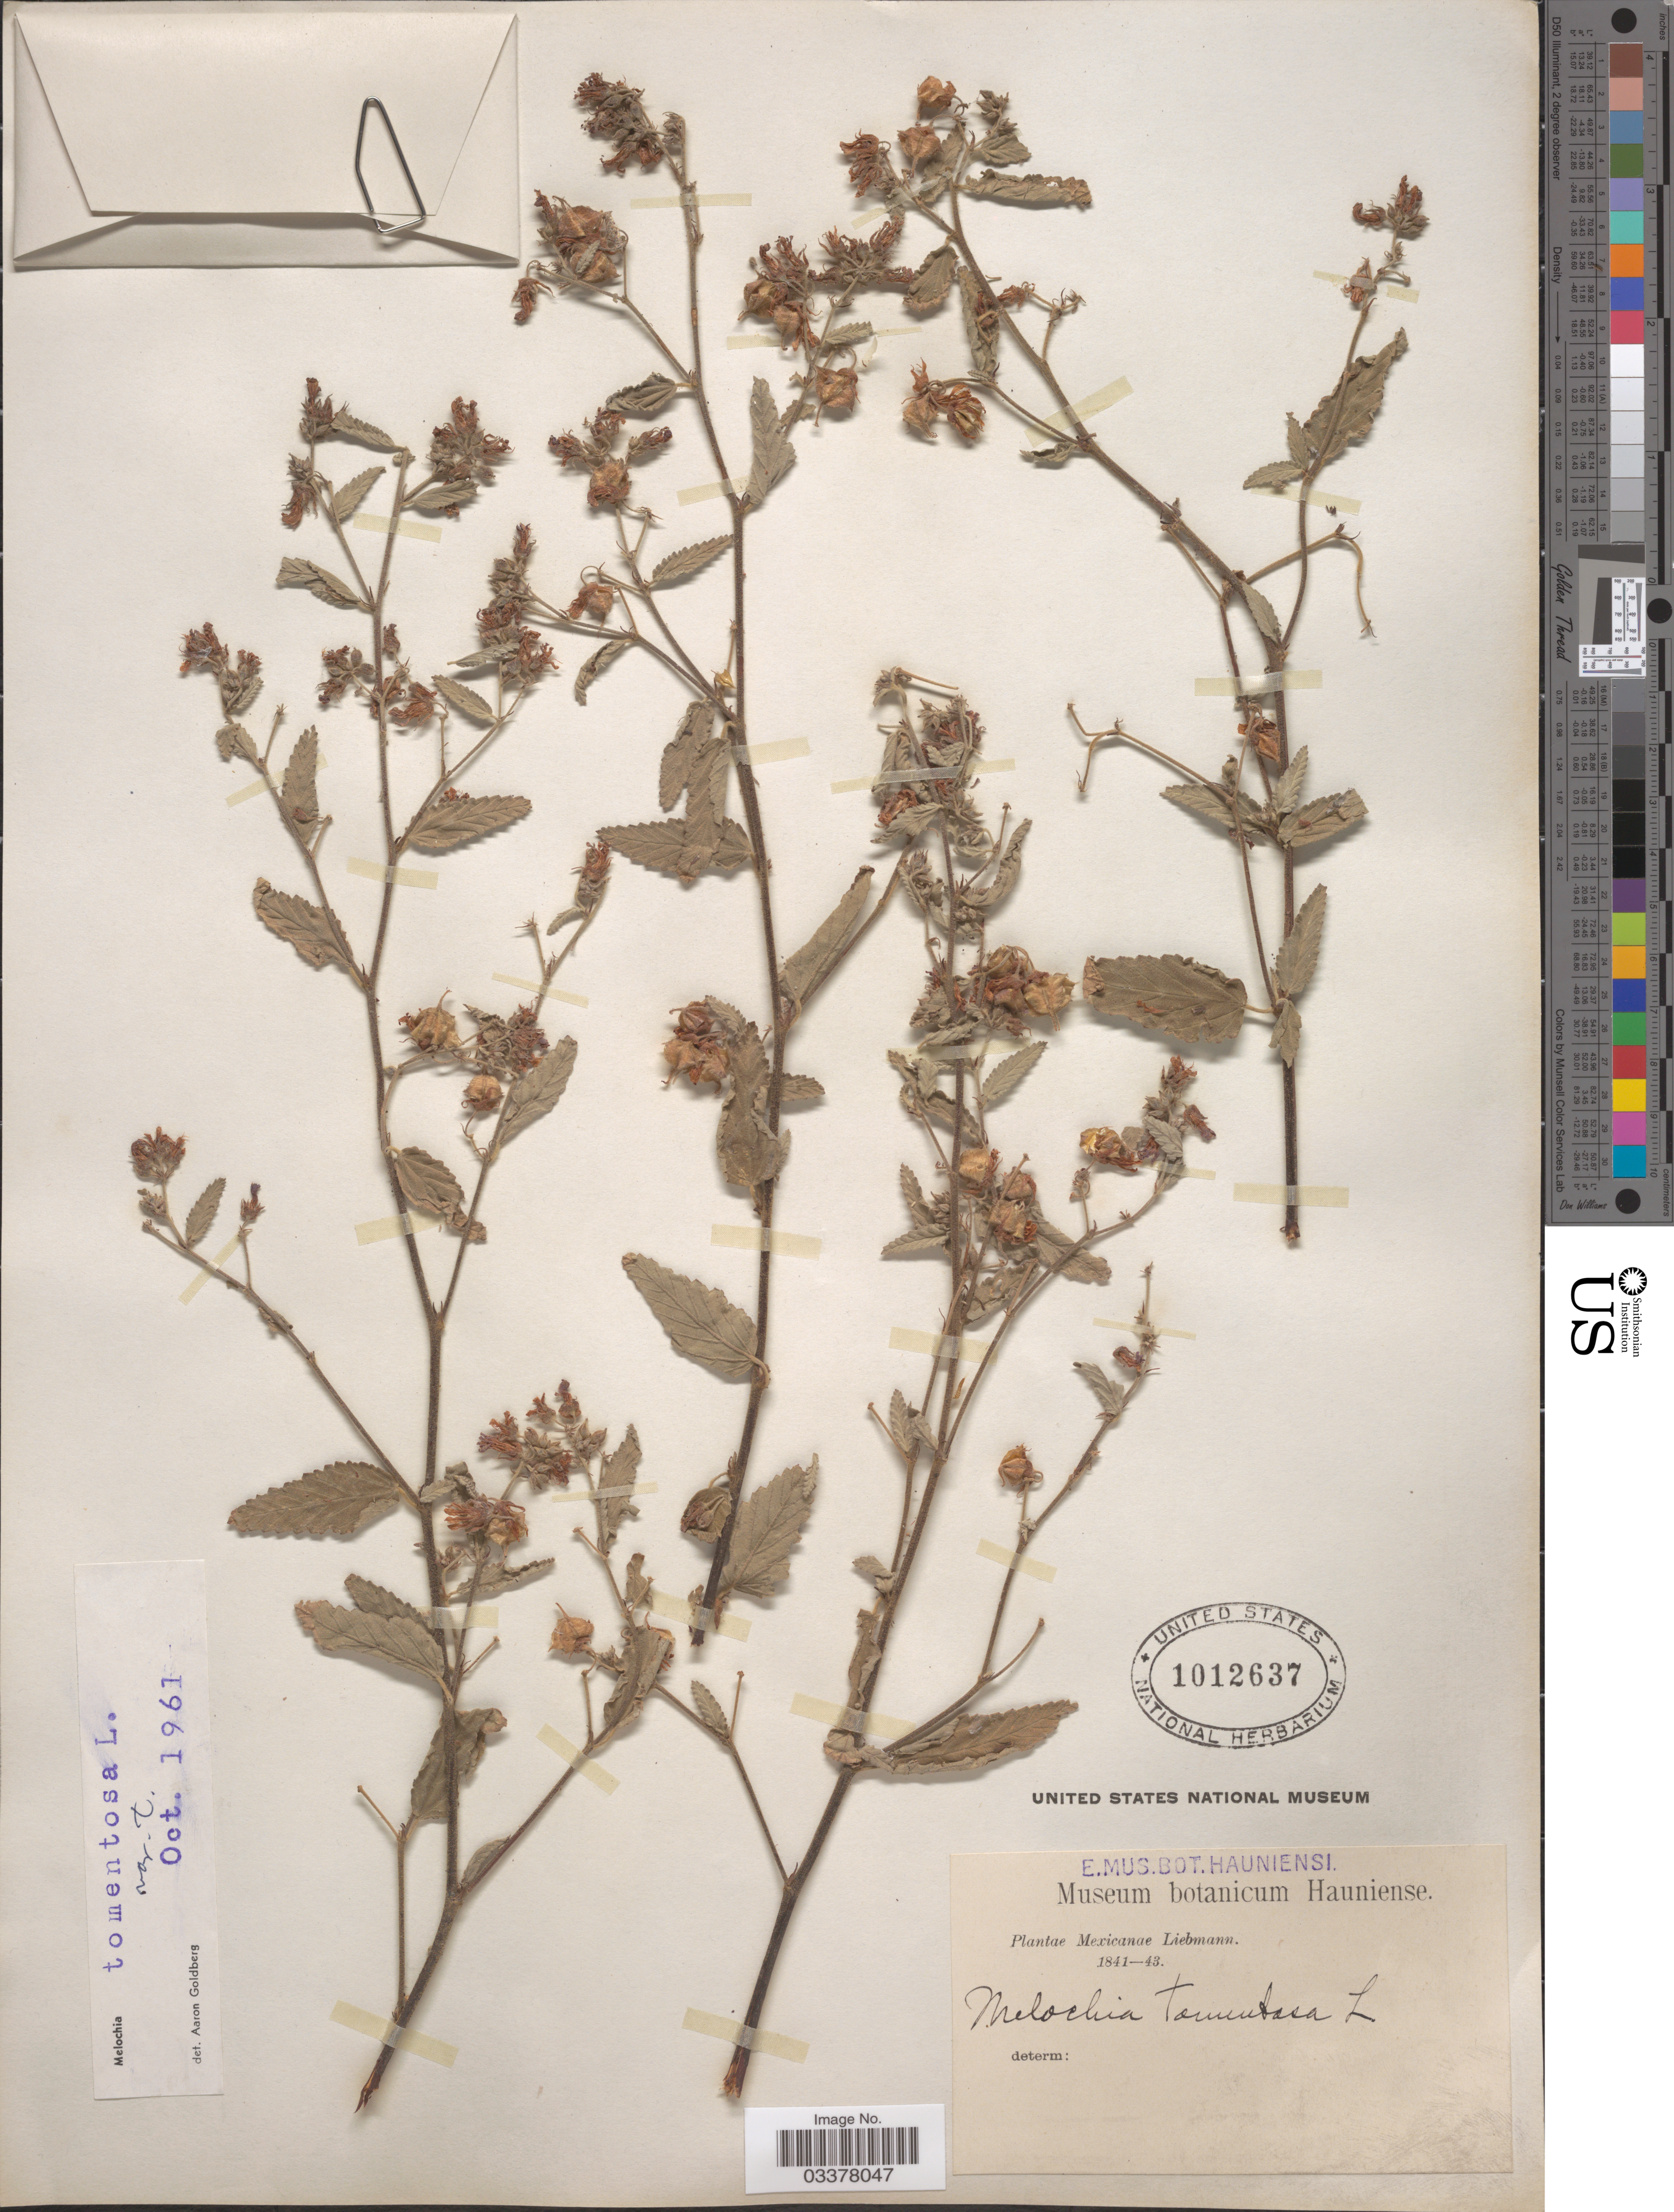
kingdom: Plantae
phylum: Tracheophyta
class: Magnoliopsida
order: Malvales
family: Malvaceae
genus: Melochia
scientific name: Melochia tomentosa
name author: L.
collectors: Liebmann, --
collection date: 1841/1843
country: Mexico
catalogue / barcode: US 1012637